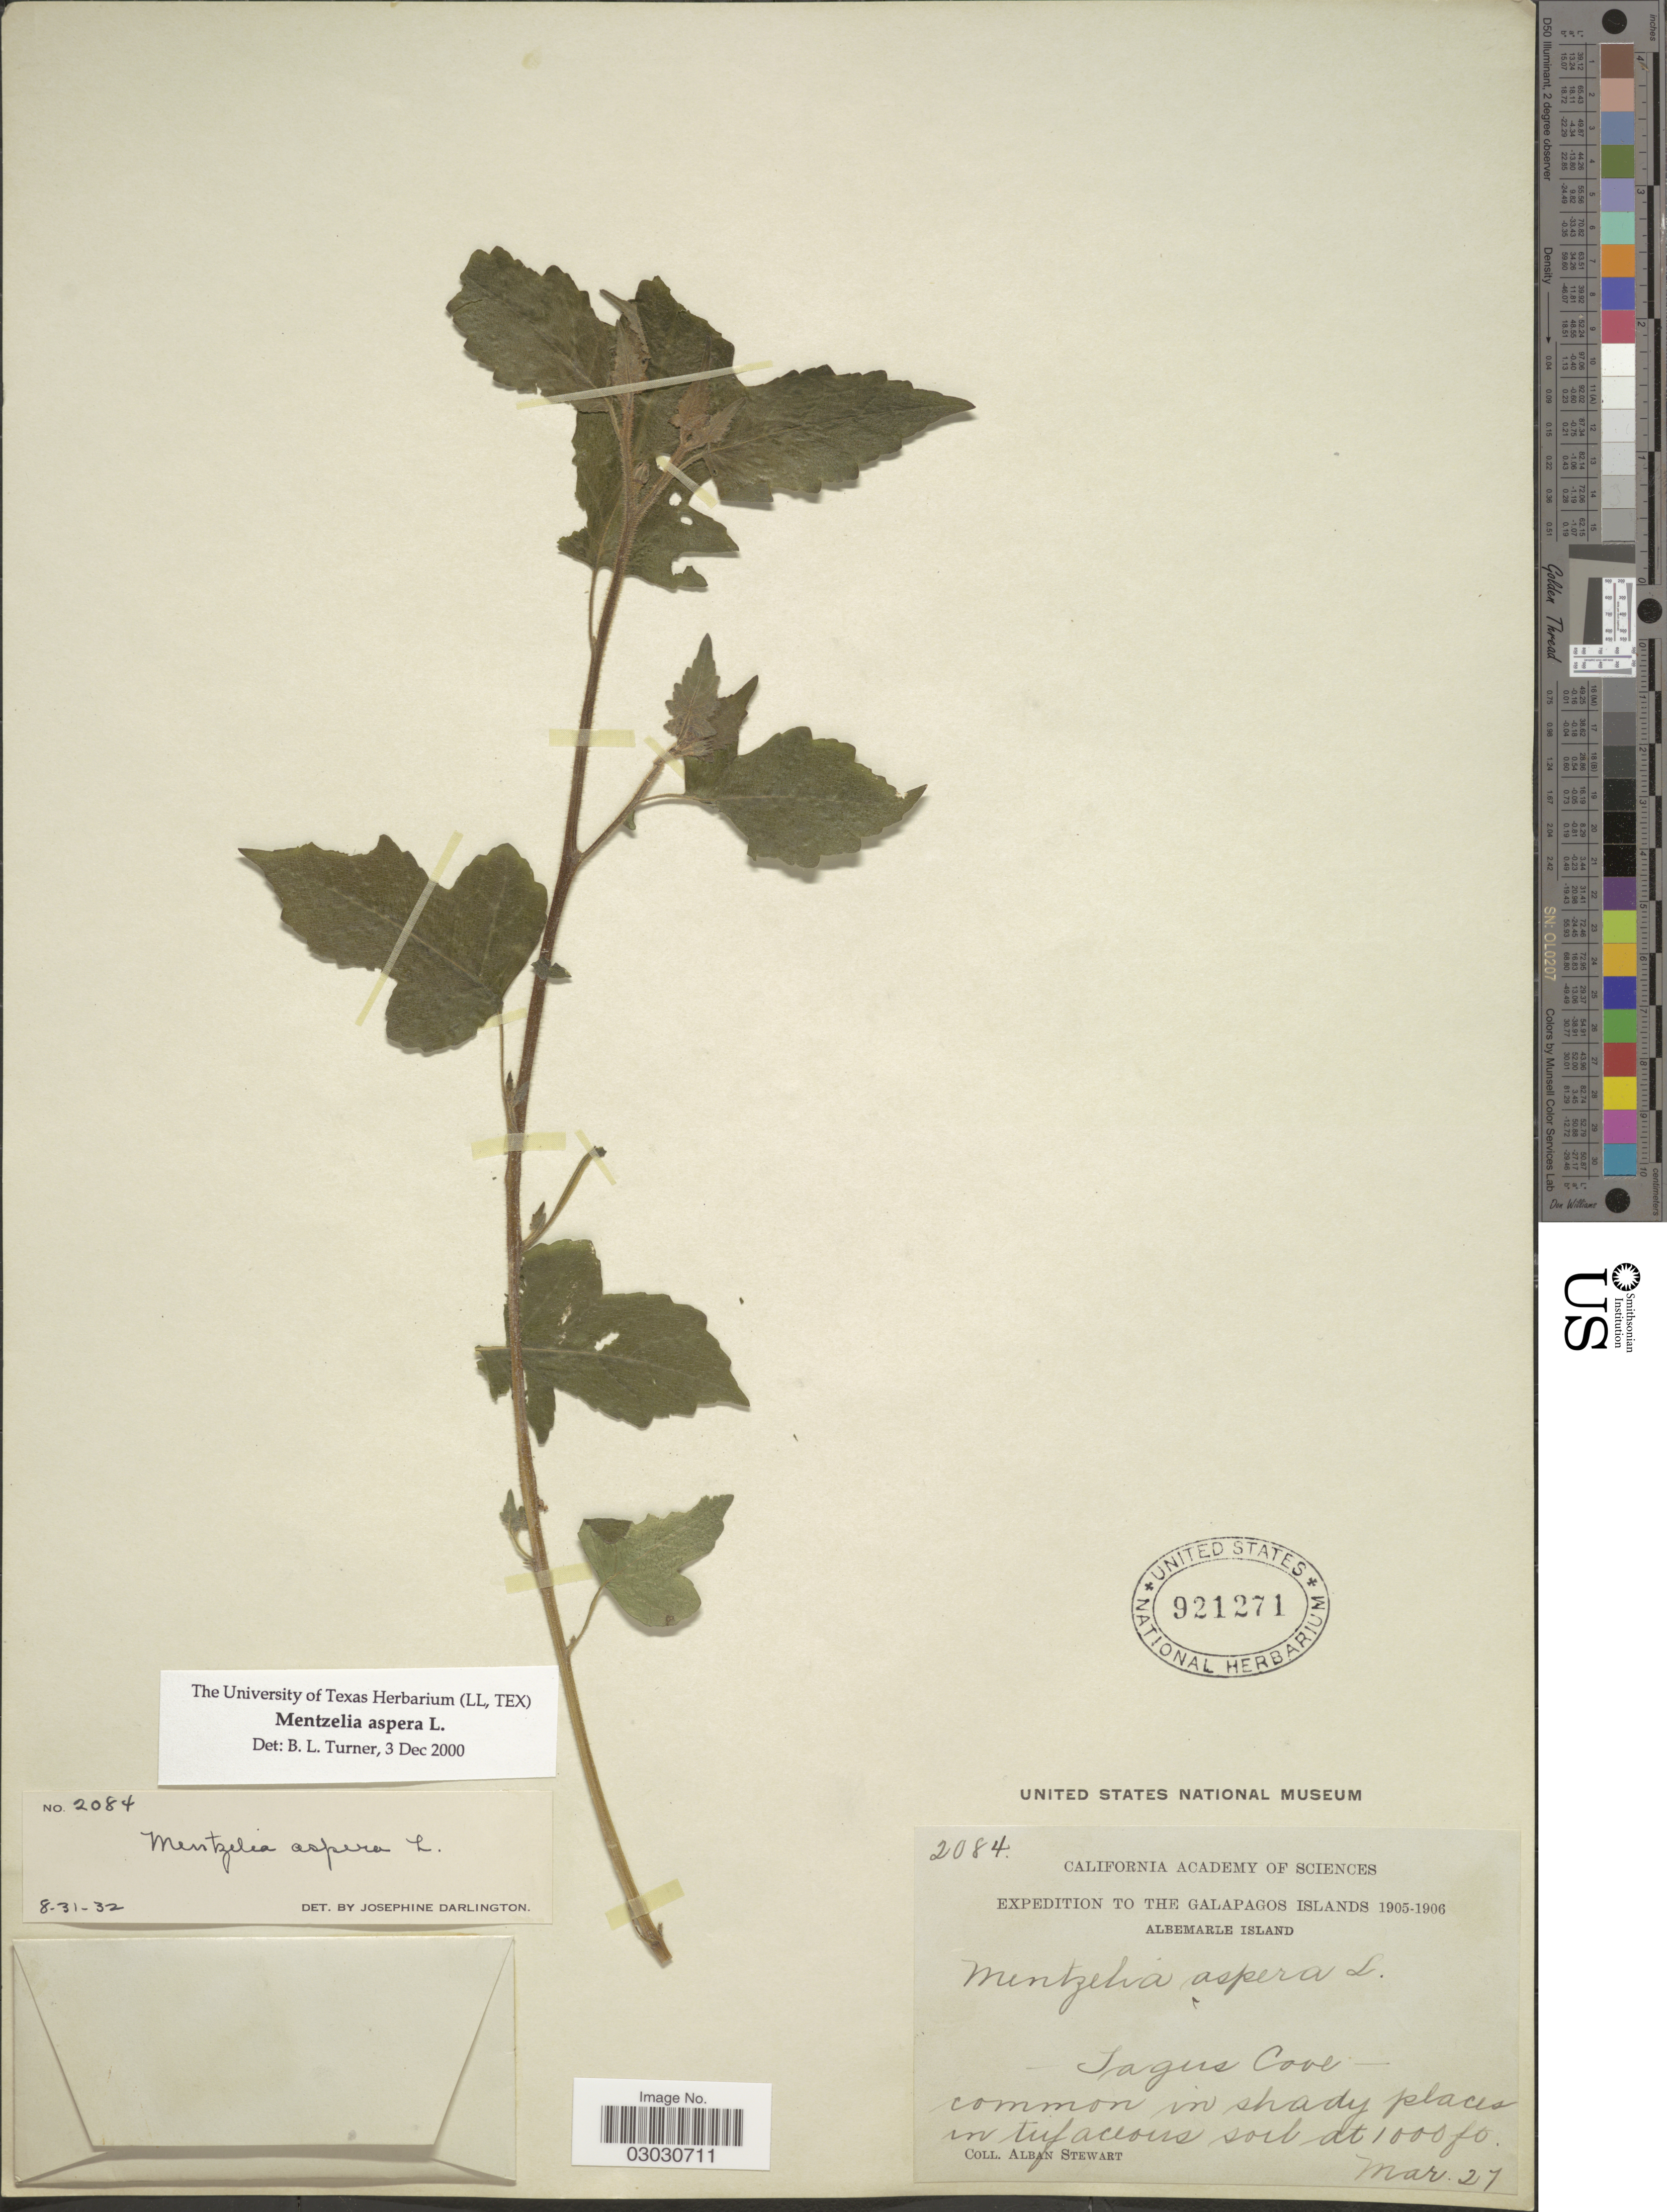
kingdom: Plantae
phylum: Tracheophyta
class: Magnoliopsida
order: Cornales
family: Loasaceae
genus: Mentzelia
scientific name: Mentzelia aspera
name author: L.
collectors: A. Stewart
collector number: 2084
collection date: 1905-03-27/1906-03-27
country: Ecuador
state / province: Colón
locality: The Galapagos Islands. Albemarle Island. Tagus Cove.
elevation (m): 305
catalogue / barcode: US 921271